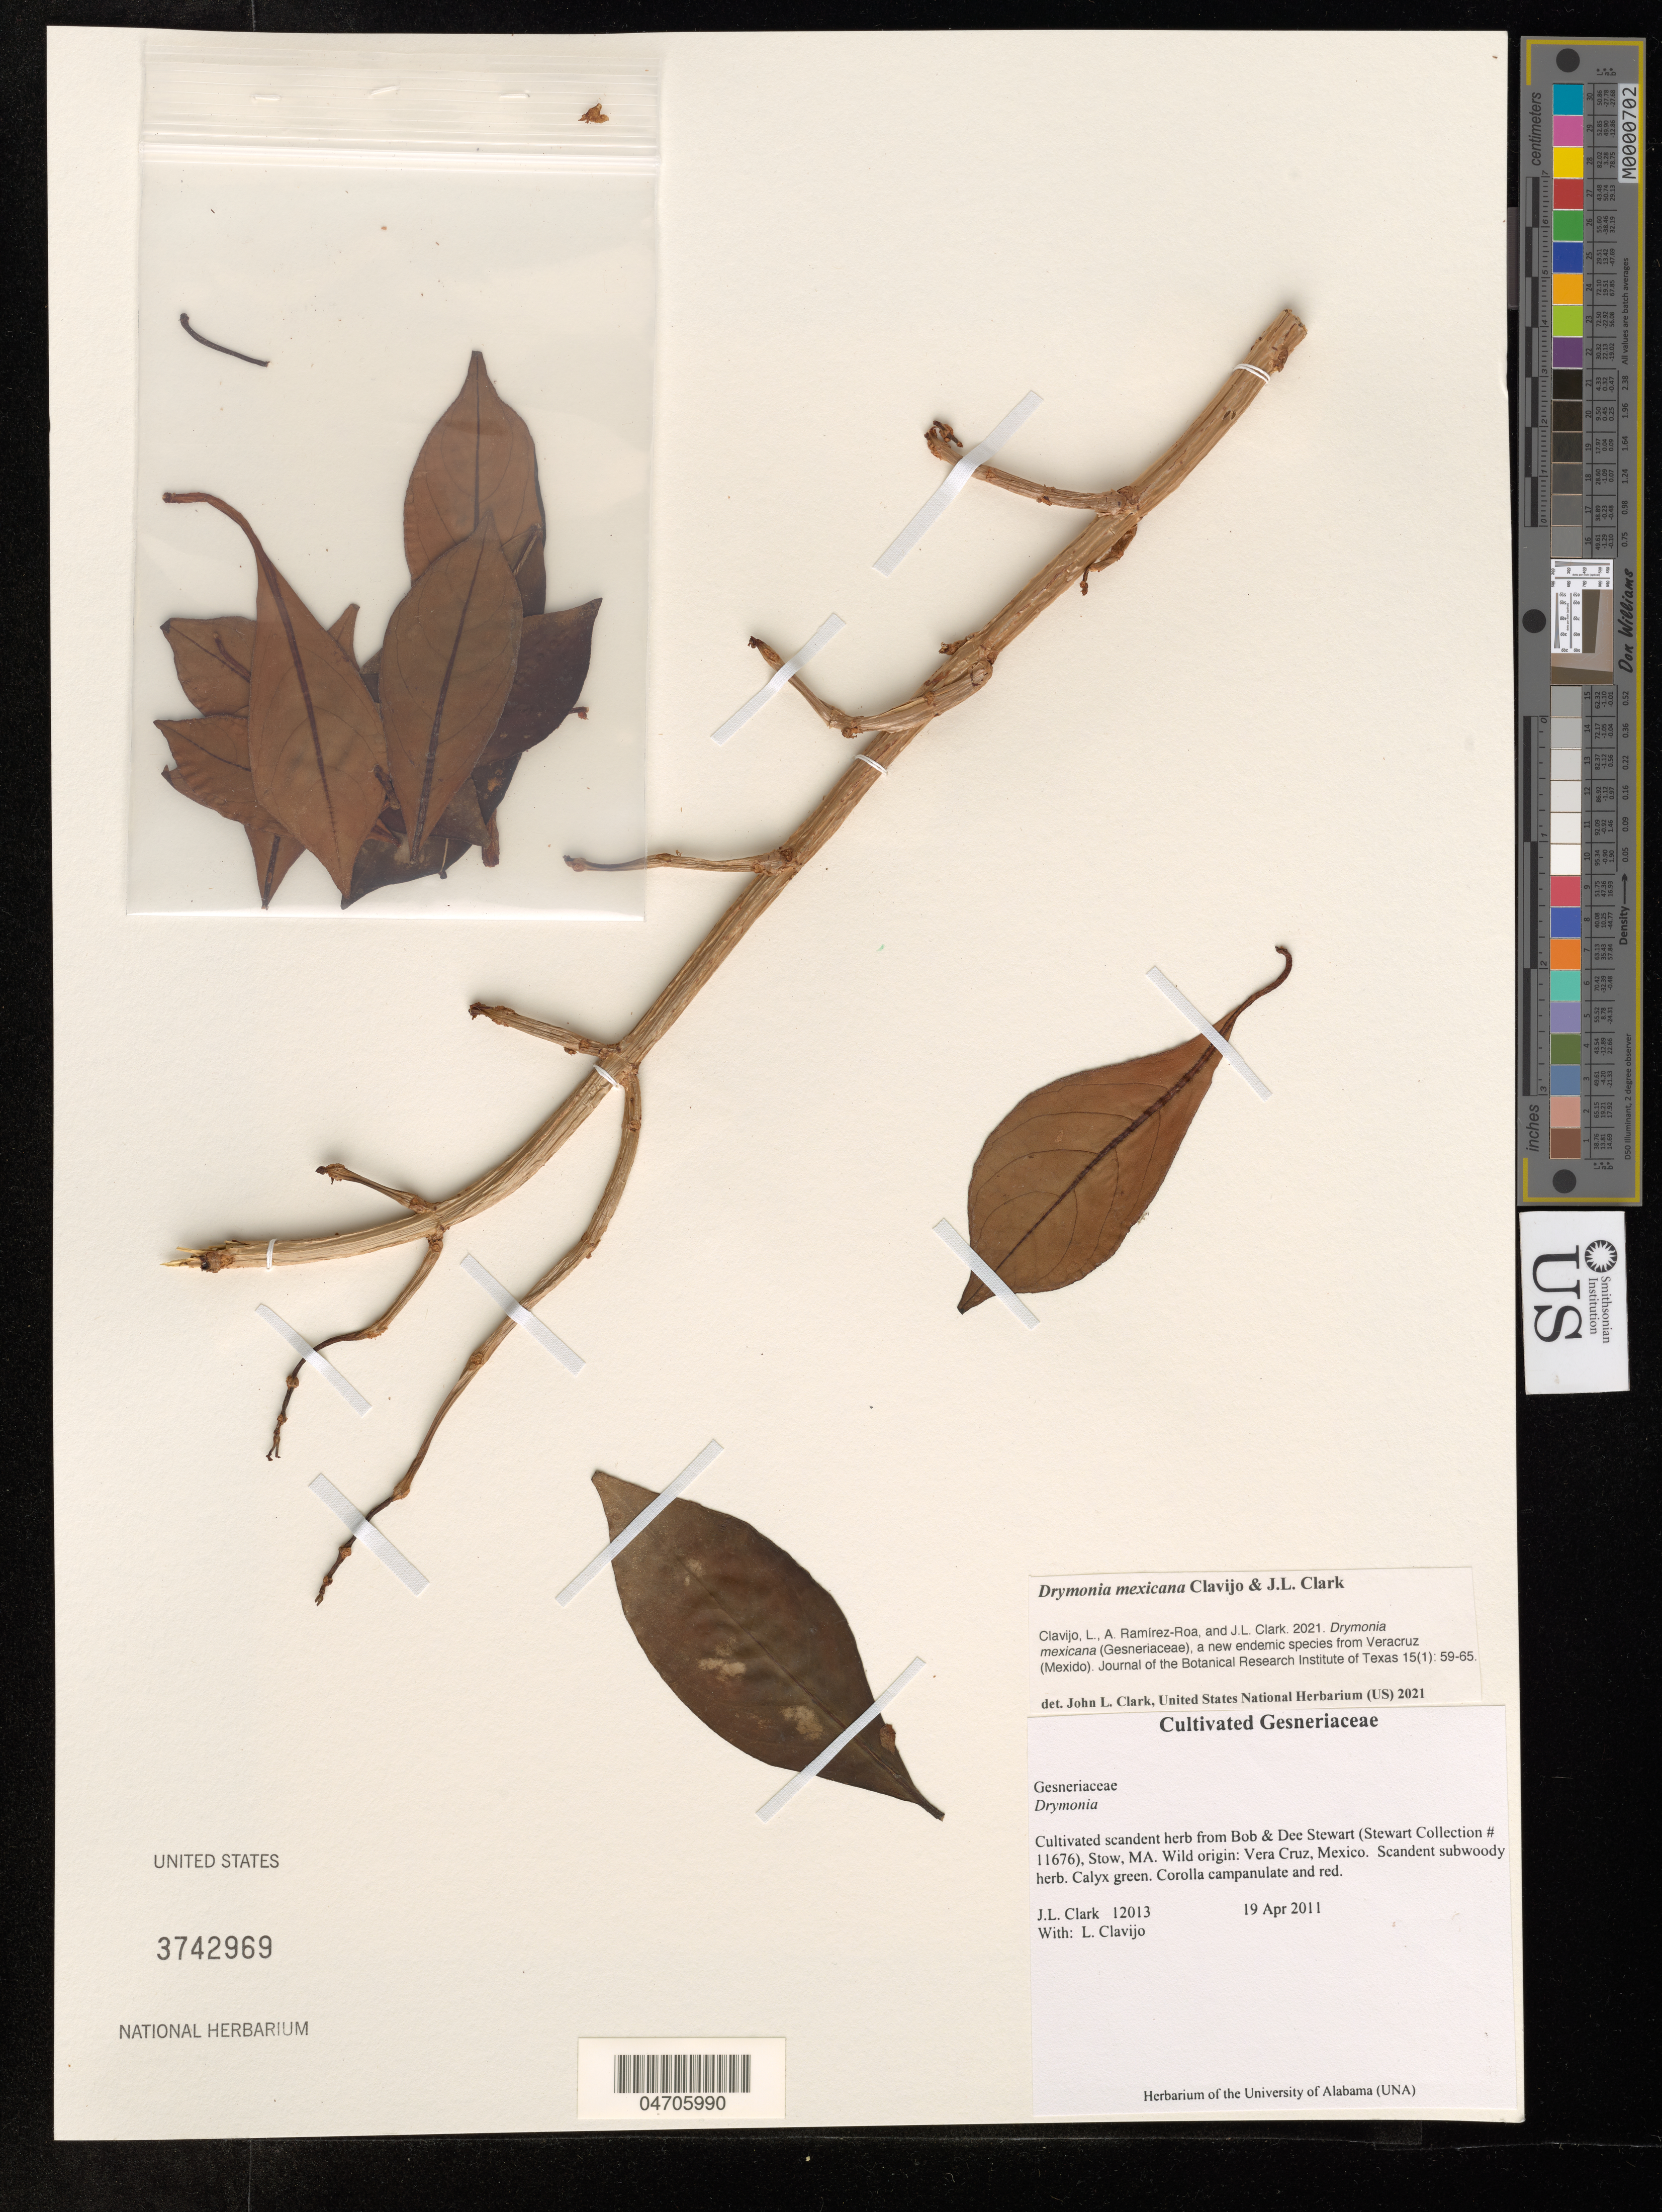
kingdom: Plantae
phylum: Tracheophyta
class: Magnoliopsida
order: Lamiales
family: Gesneriaceae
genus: Drymonia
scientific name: Drymonia mexicana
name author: Clavijo & J.L. Clark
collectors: J. L. Clark & L. Clavijo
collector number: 12013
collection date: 2011-04-19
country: United States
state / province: Massachusetts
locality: Stow, MA.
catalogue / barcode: US 3742969